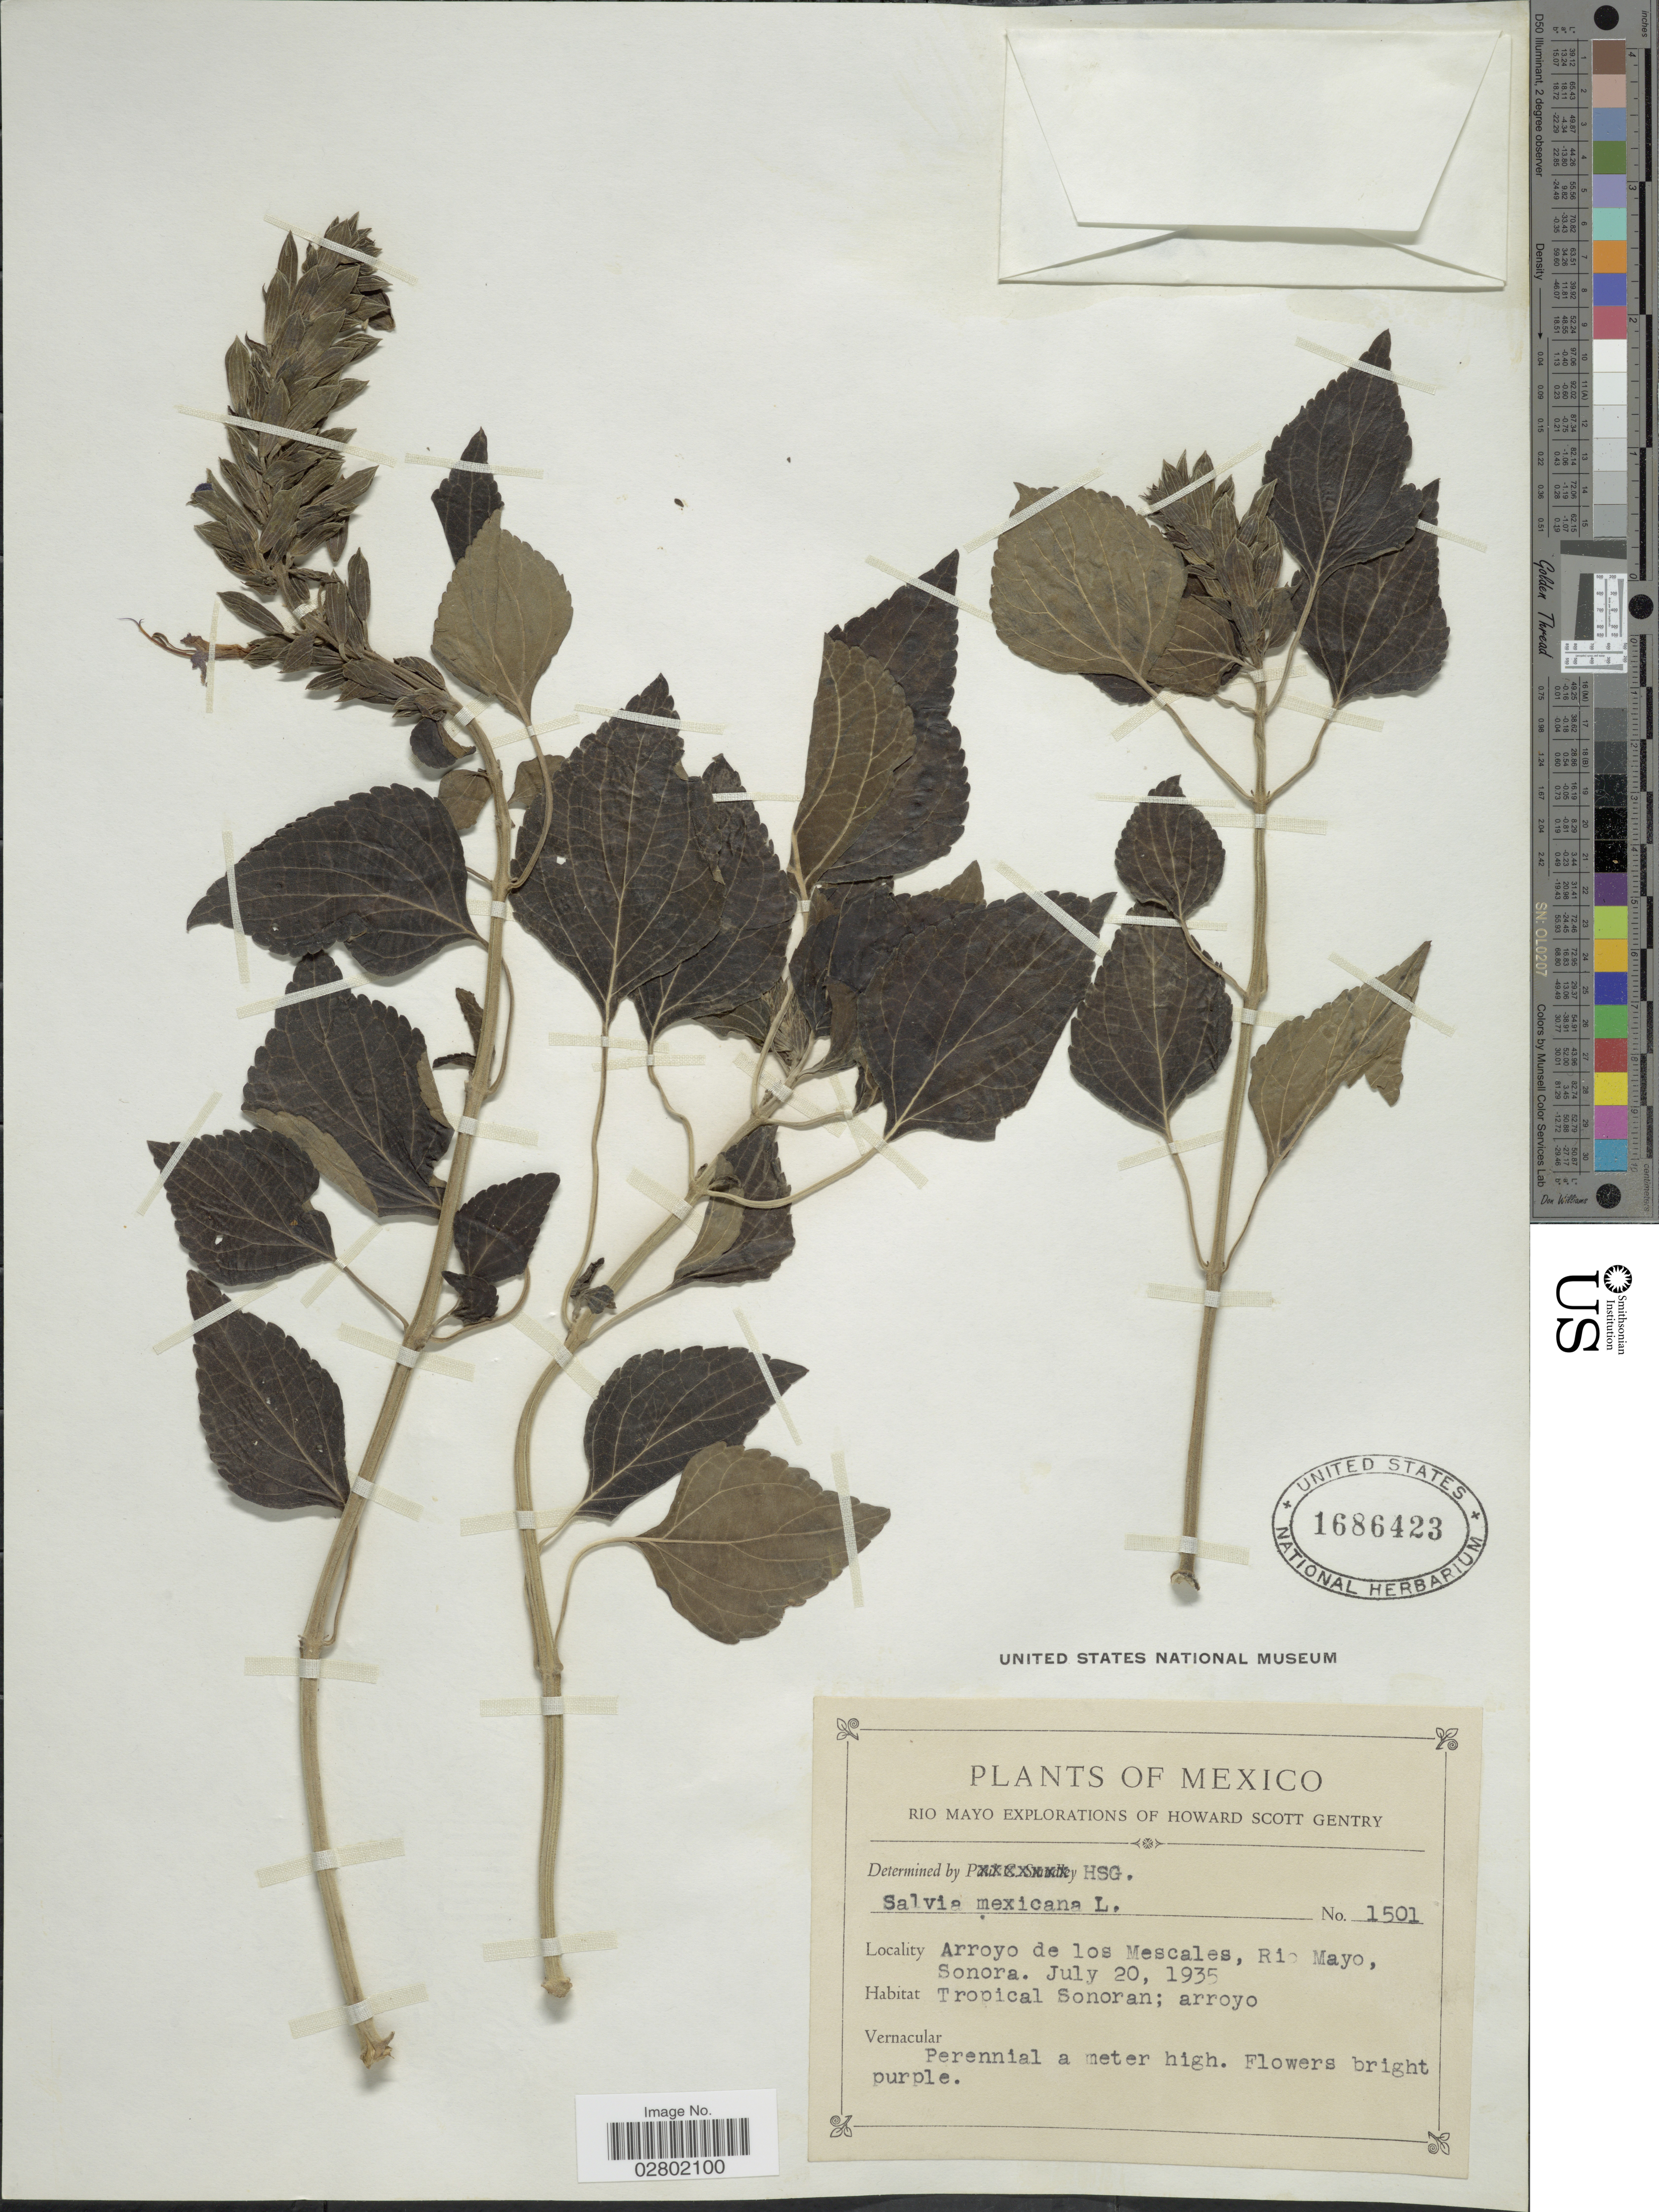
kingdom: Plantae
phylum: Tracheophyta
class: Magnoliopsida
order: Lamiales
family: Lamiaceae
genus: Salvia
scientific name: Salvia mexicana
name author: L.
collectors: H. S. Gentry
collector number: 1501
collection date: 1935-07-20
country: Mexico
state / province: Sonora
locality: Arroyo de los Mescales, Rio Mayo.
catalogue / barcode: US 1686423